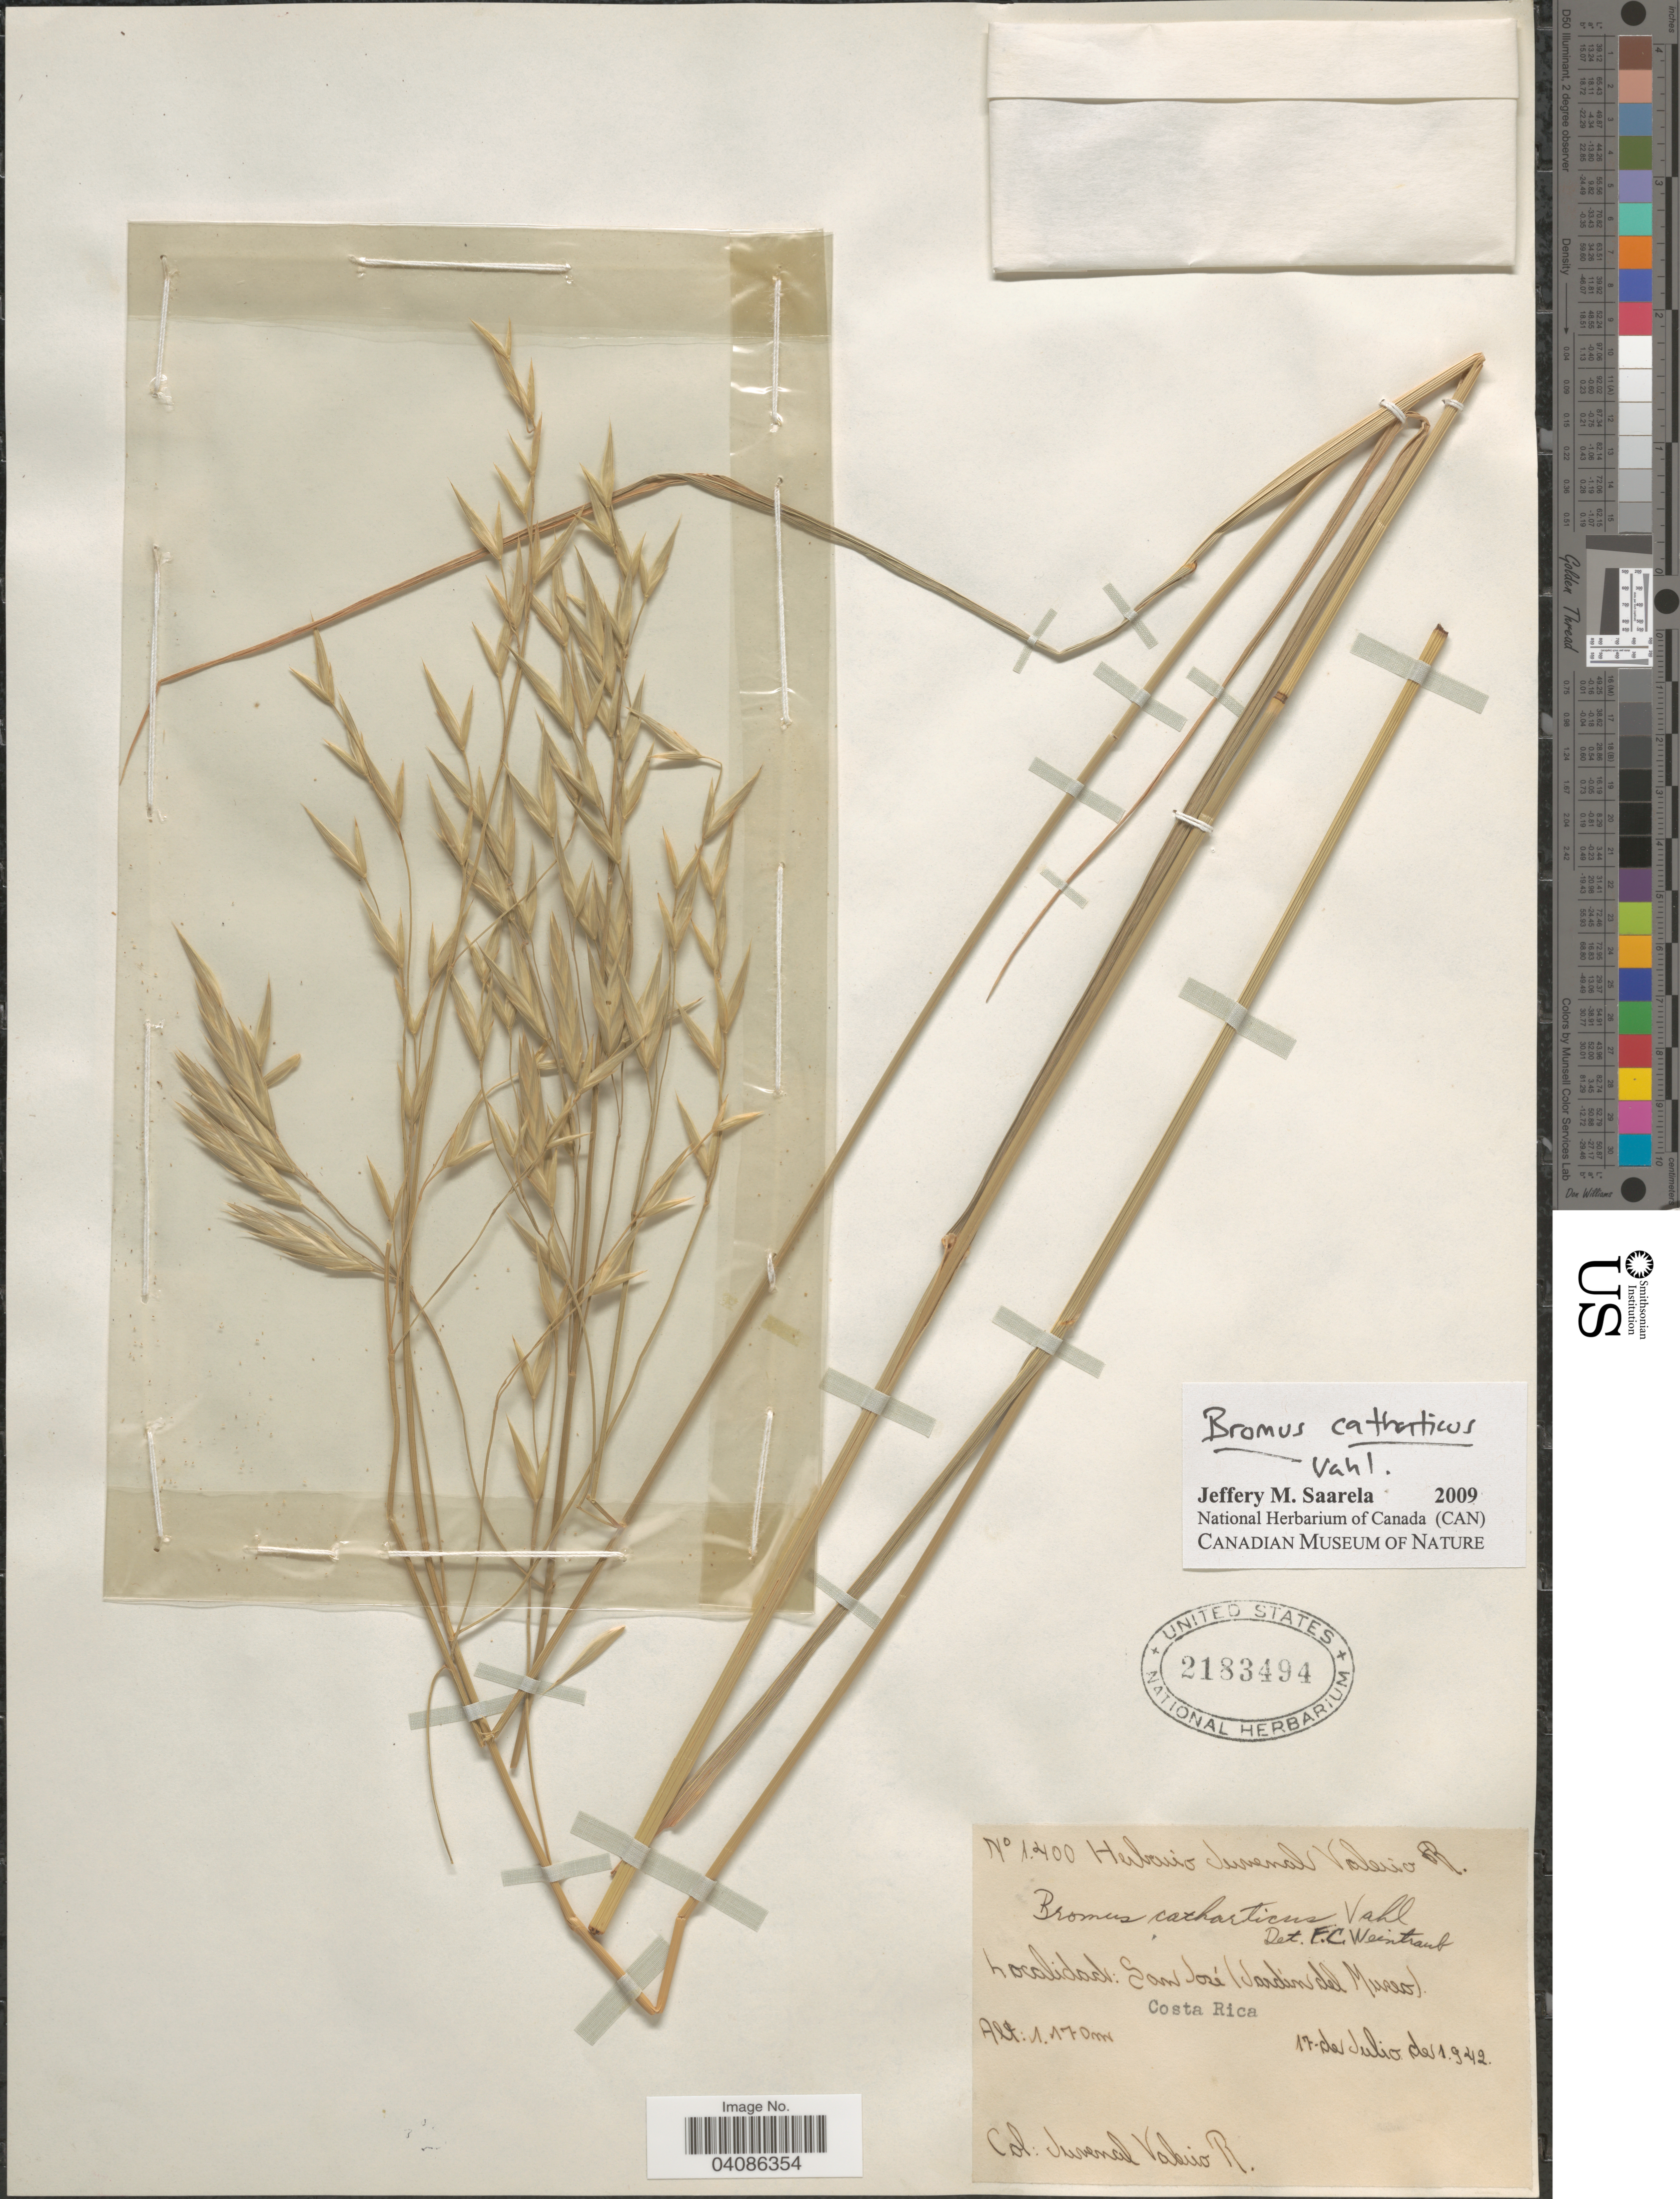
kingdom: Plantae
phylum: Tracheophyta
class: Liliopsida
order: Poales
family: Poaceae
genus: Bromus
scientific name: Bromus ciliatus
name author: L.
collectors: J. Valerio R.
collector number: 1400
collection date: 1942-07-17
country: Costa Rica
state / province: San José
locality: (Jardin del Museo).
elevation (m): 1170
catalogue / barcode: US 2183494